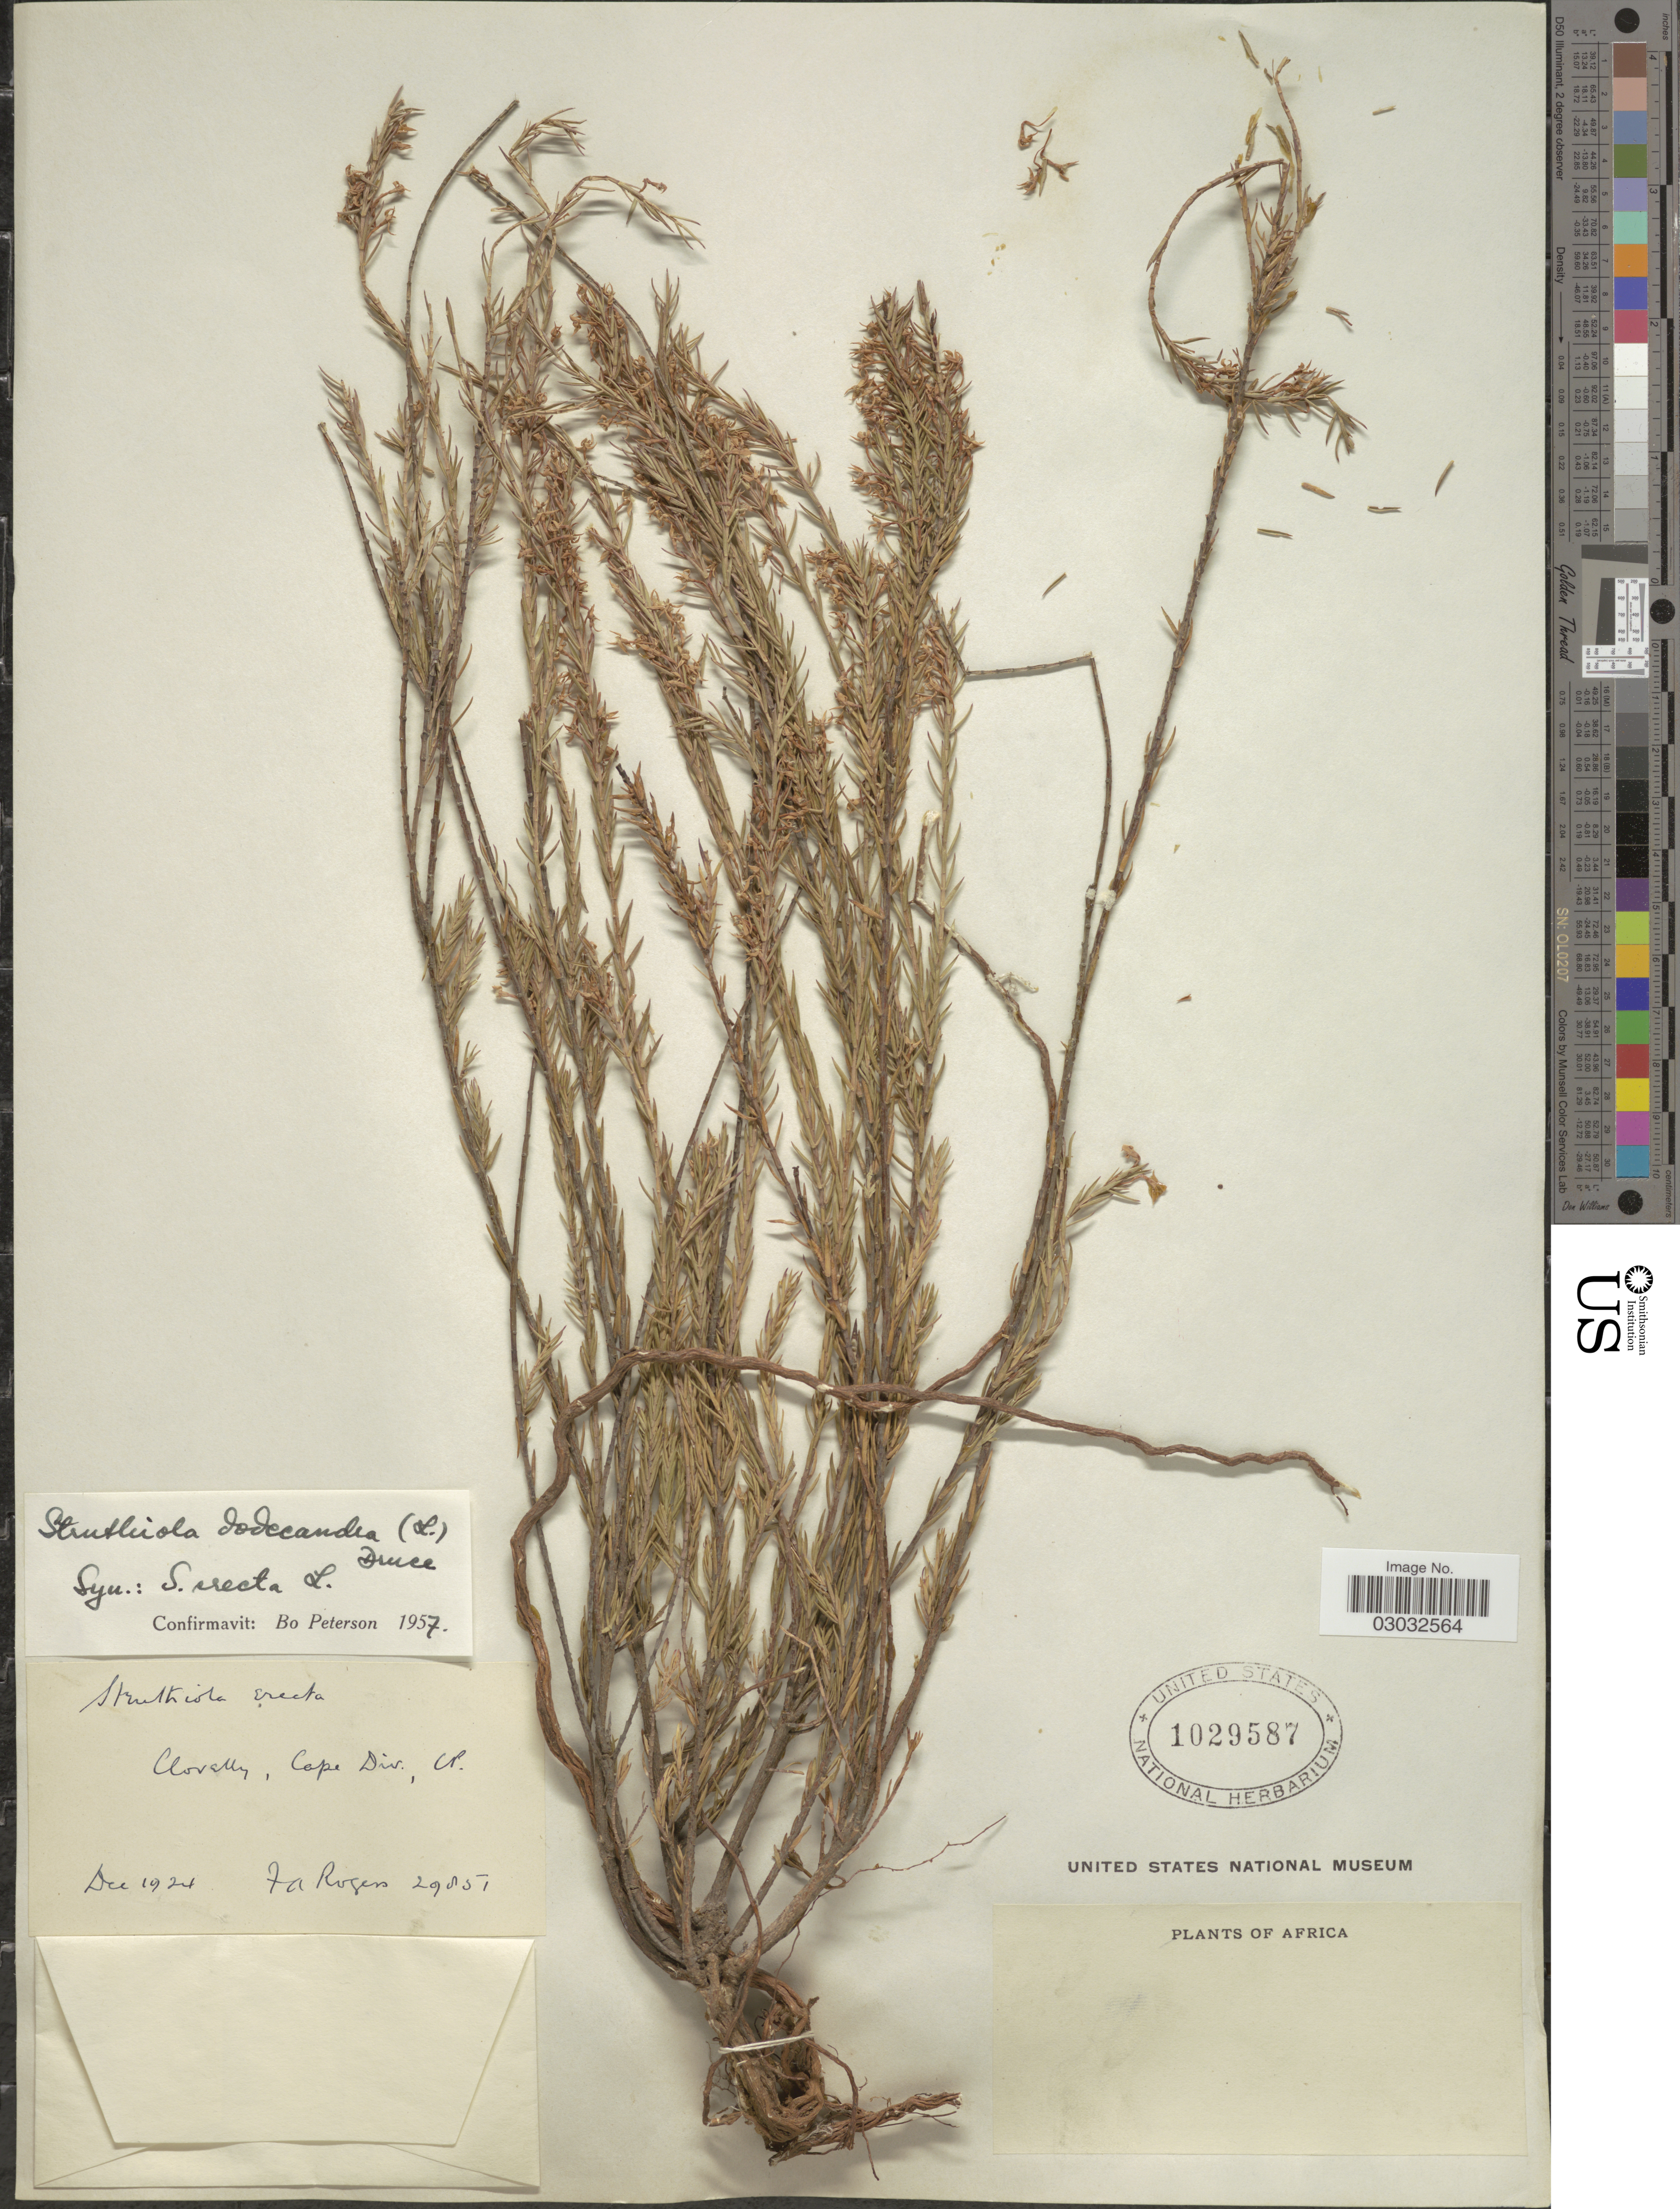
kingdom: Plantae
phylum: Tracheophyta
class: Magnoliopsida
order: Malvales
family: Thymelaeaceae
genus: Struthiola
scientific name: Struthiola dodecandra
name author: (L.) Druce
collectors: F. A. Rogers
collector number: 29851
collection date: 1924-12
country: South Africa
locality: Clovelly, Cape Div., CP. Africa.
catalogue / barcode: US 1029587